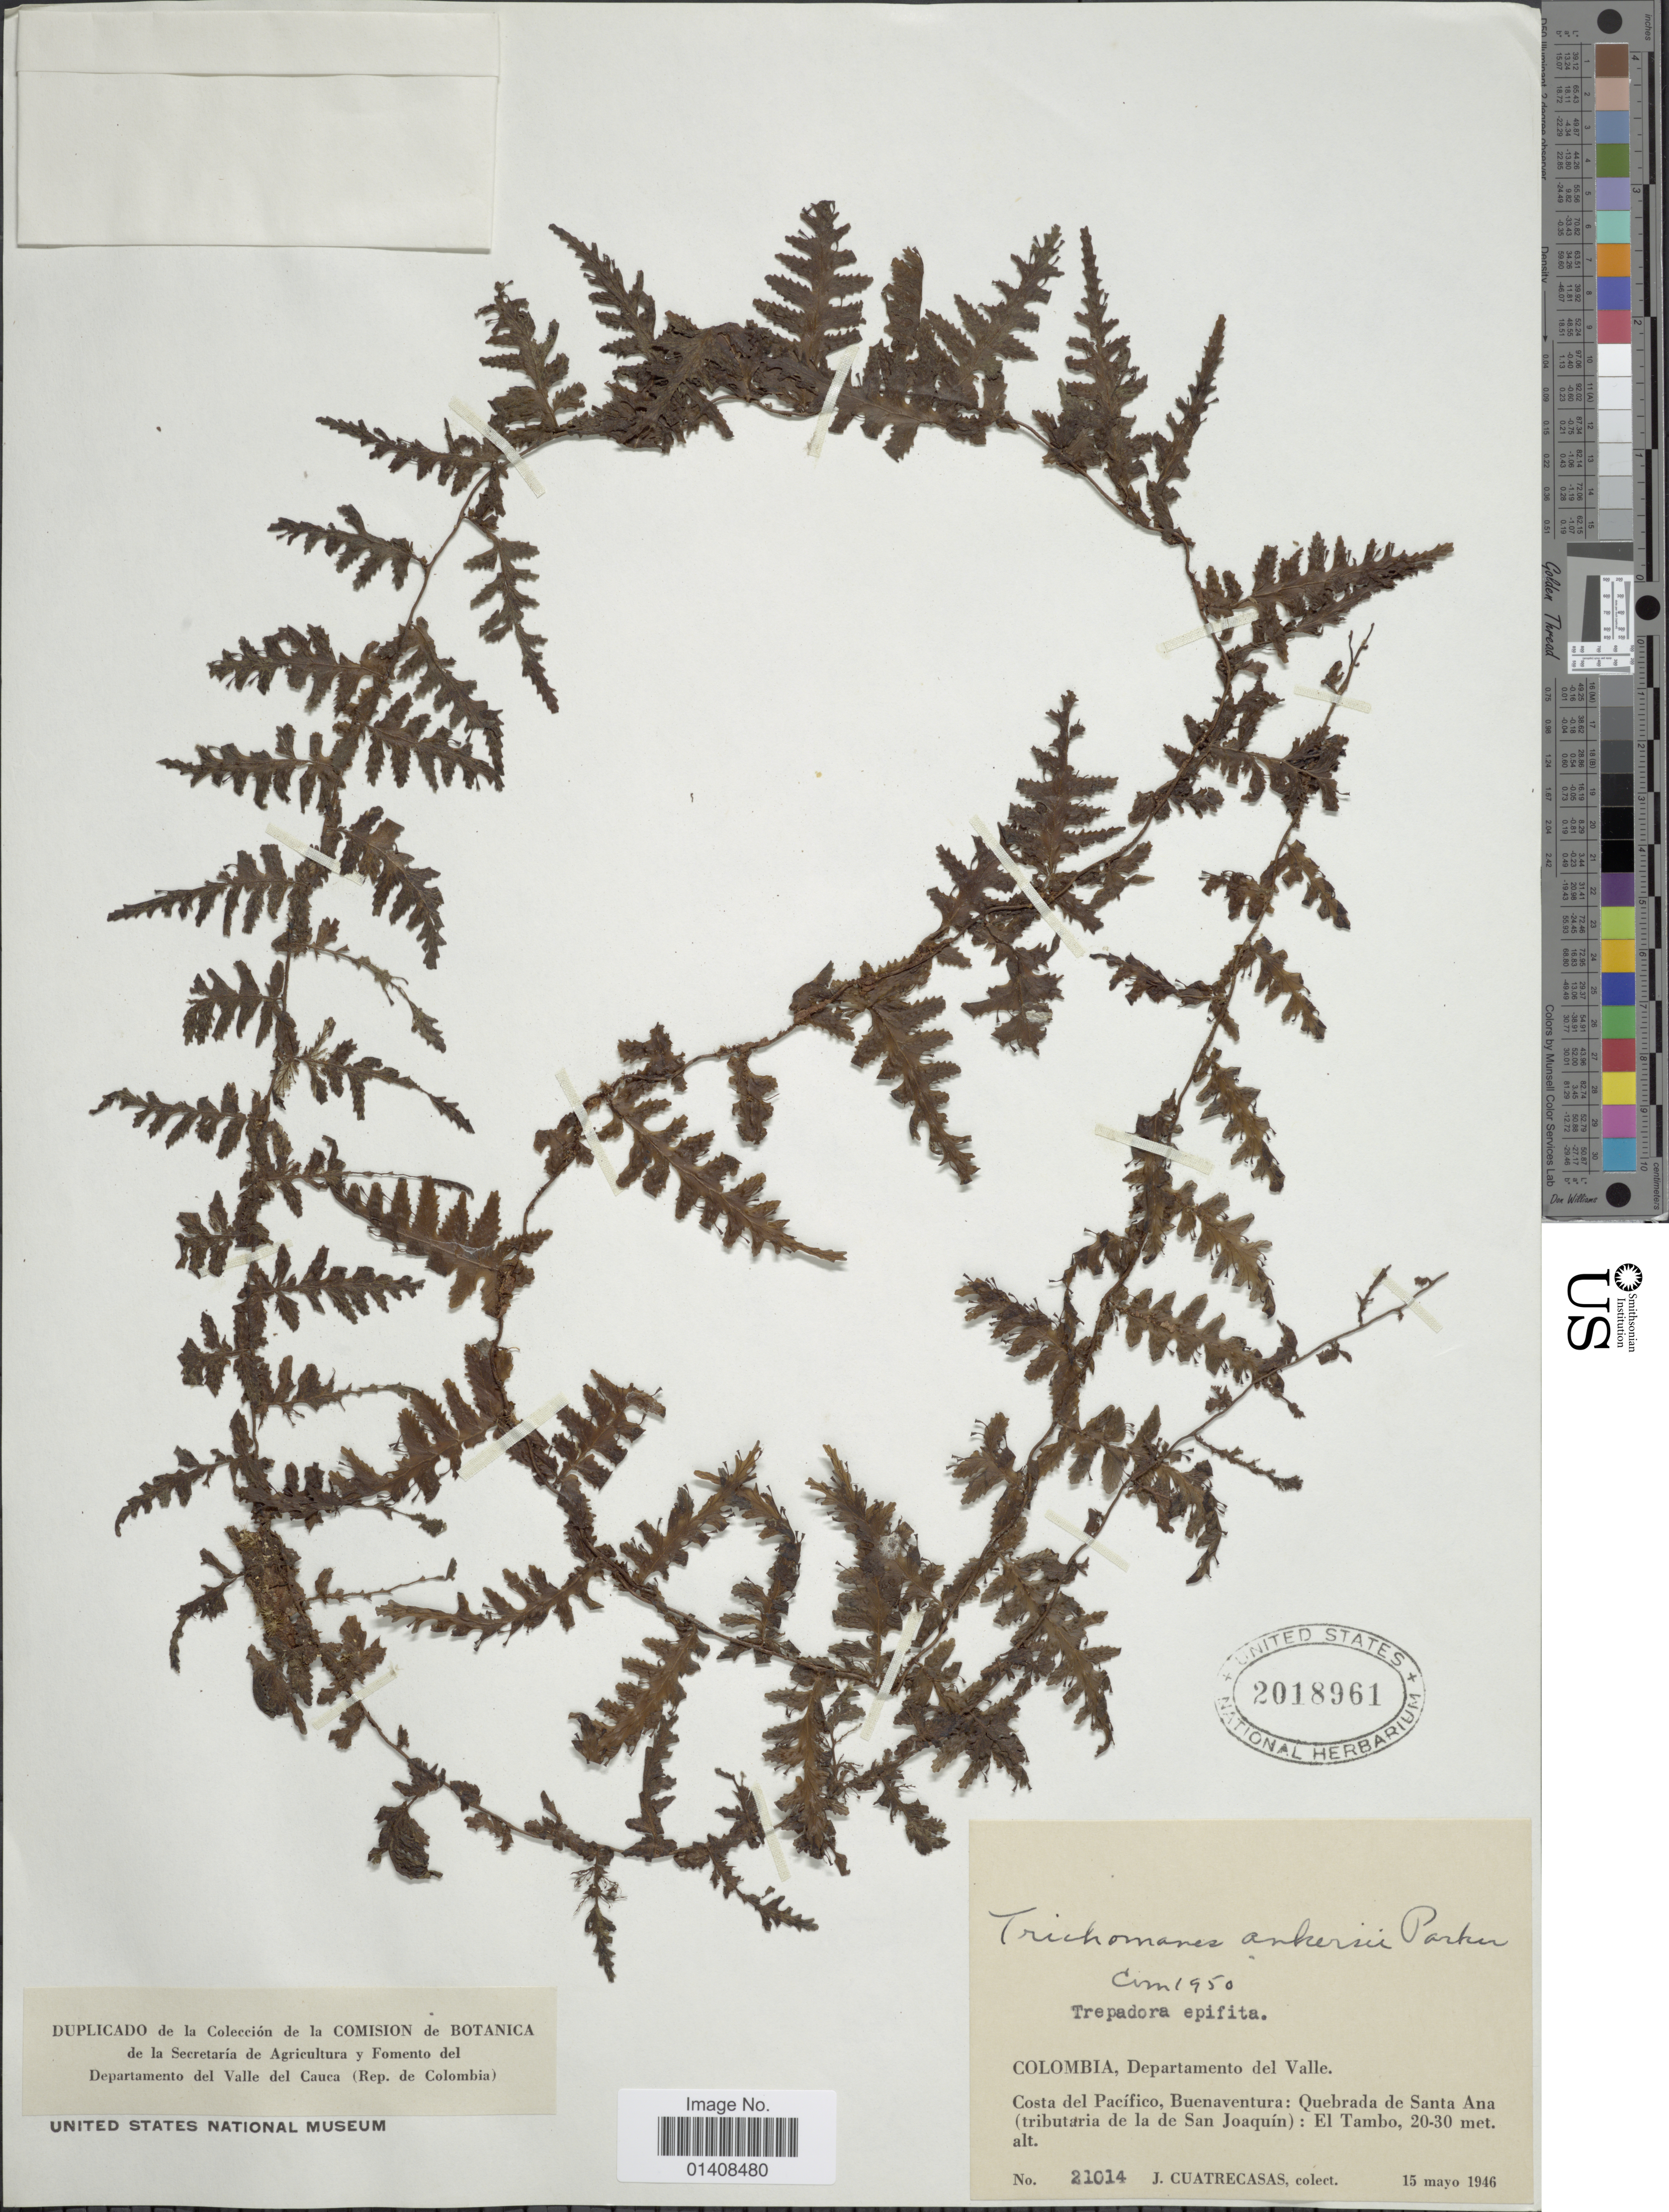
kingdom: Plantae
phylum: Tracheophyta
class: Polypodiopsida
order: Hymenophyllales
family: Hymenophyllaceae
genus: Trichomanes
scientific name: Trichomanes ankersii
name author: C. Parker ex Hook. & Grev.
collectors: J. Cuatrecasas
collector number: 21014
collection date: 1946-05-15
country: Colombia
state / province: Valle del Cauca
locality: Departamento del Valle Costa del Pacifico, Buenaventura: Quebrada de Santa Ana tributaria de la de San Joaquin: El Tambo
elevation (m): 20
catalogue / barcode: US 2018961